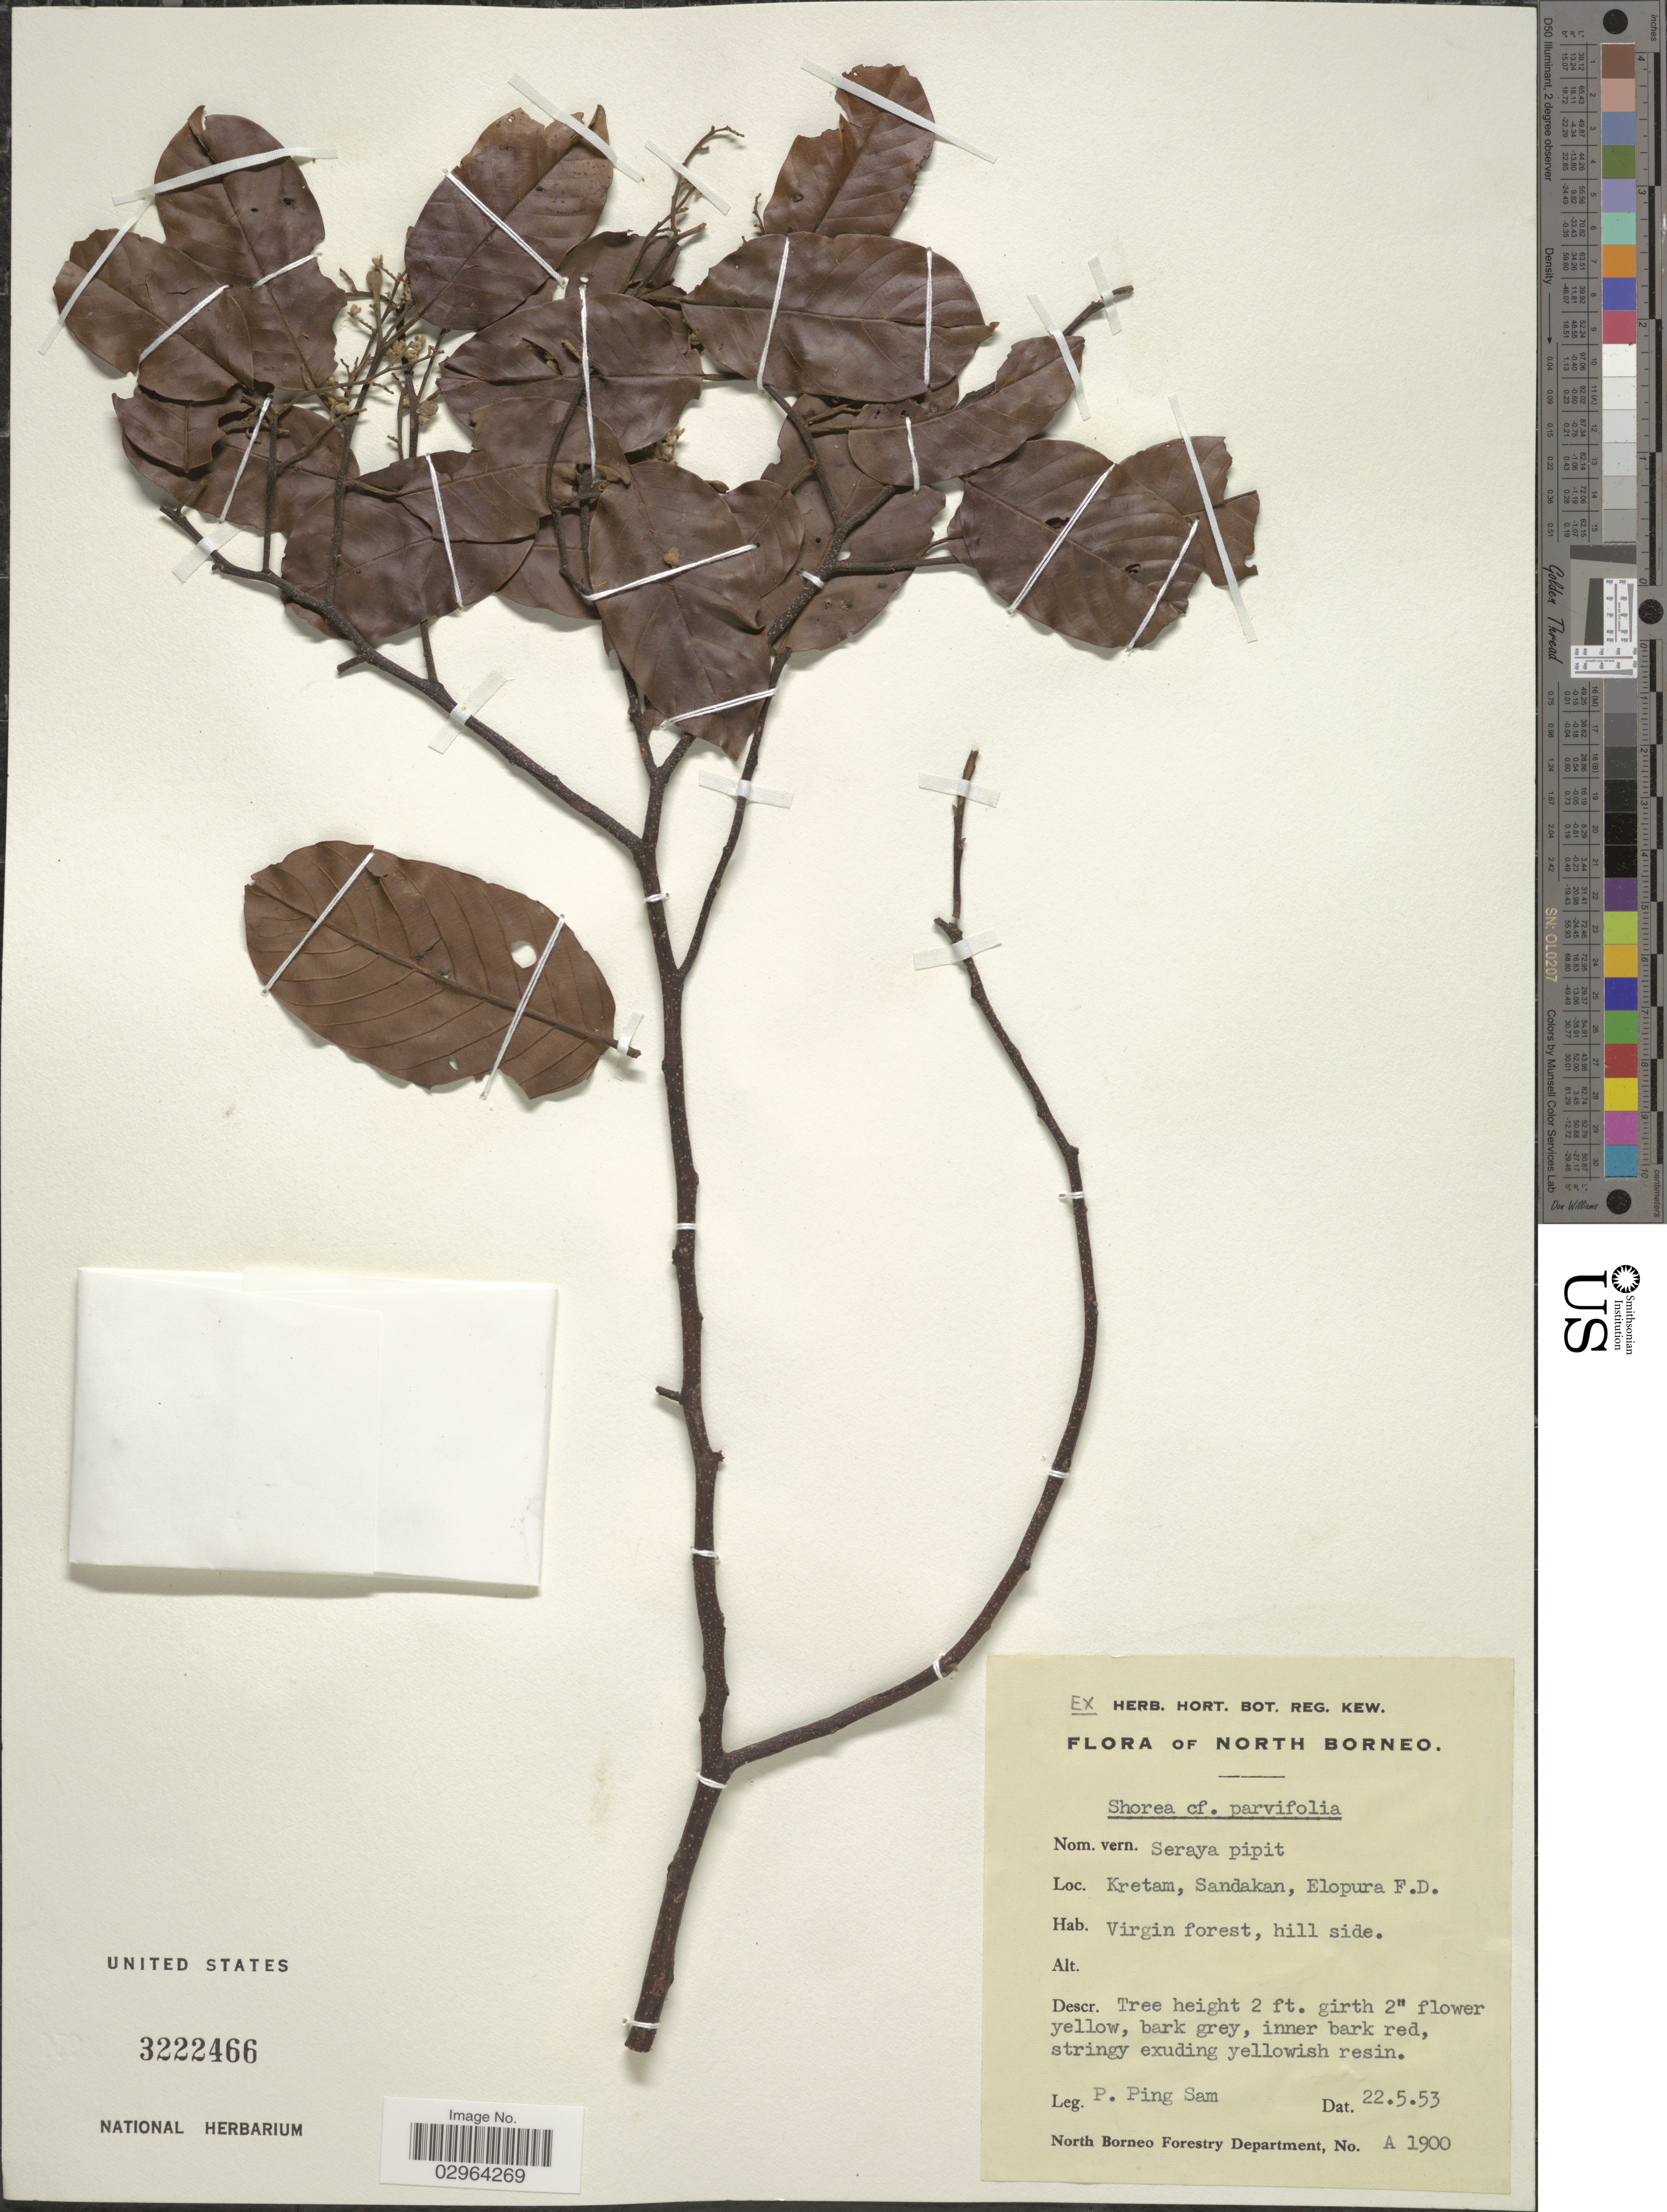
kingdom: Plantae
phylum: Tracheophyta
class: Magnoliopsida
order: Malvales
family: Dipterocarpaceae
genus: Rubroshorea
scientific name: Rubroshorea parvifolia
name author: (Dyer) P.S. Ashton & J. Heck.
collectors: P.P. Sam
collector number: A1900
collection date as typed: Transcribed d/m/y: 22/5/53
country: Malaysia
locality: North Borneo. Kretam, Sandakan, Elopura F.D.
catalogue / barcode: US 3222466